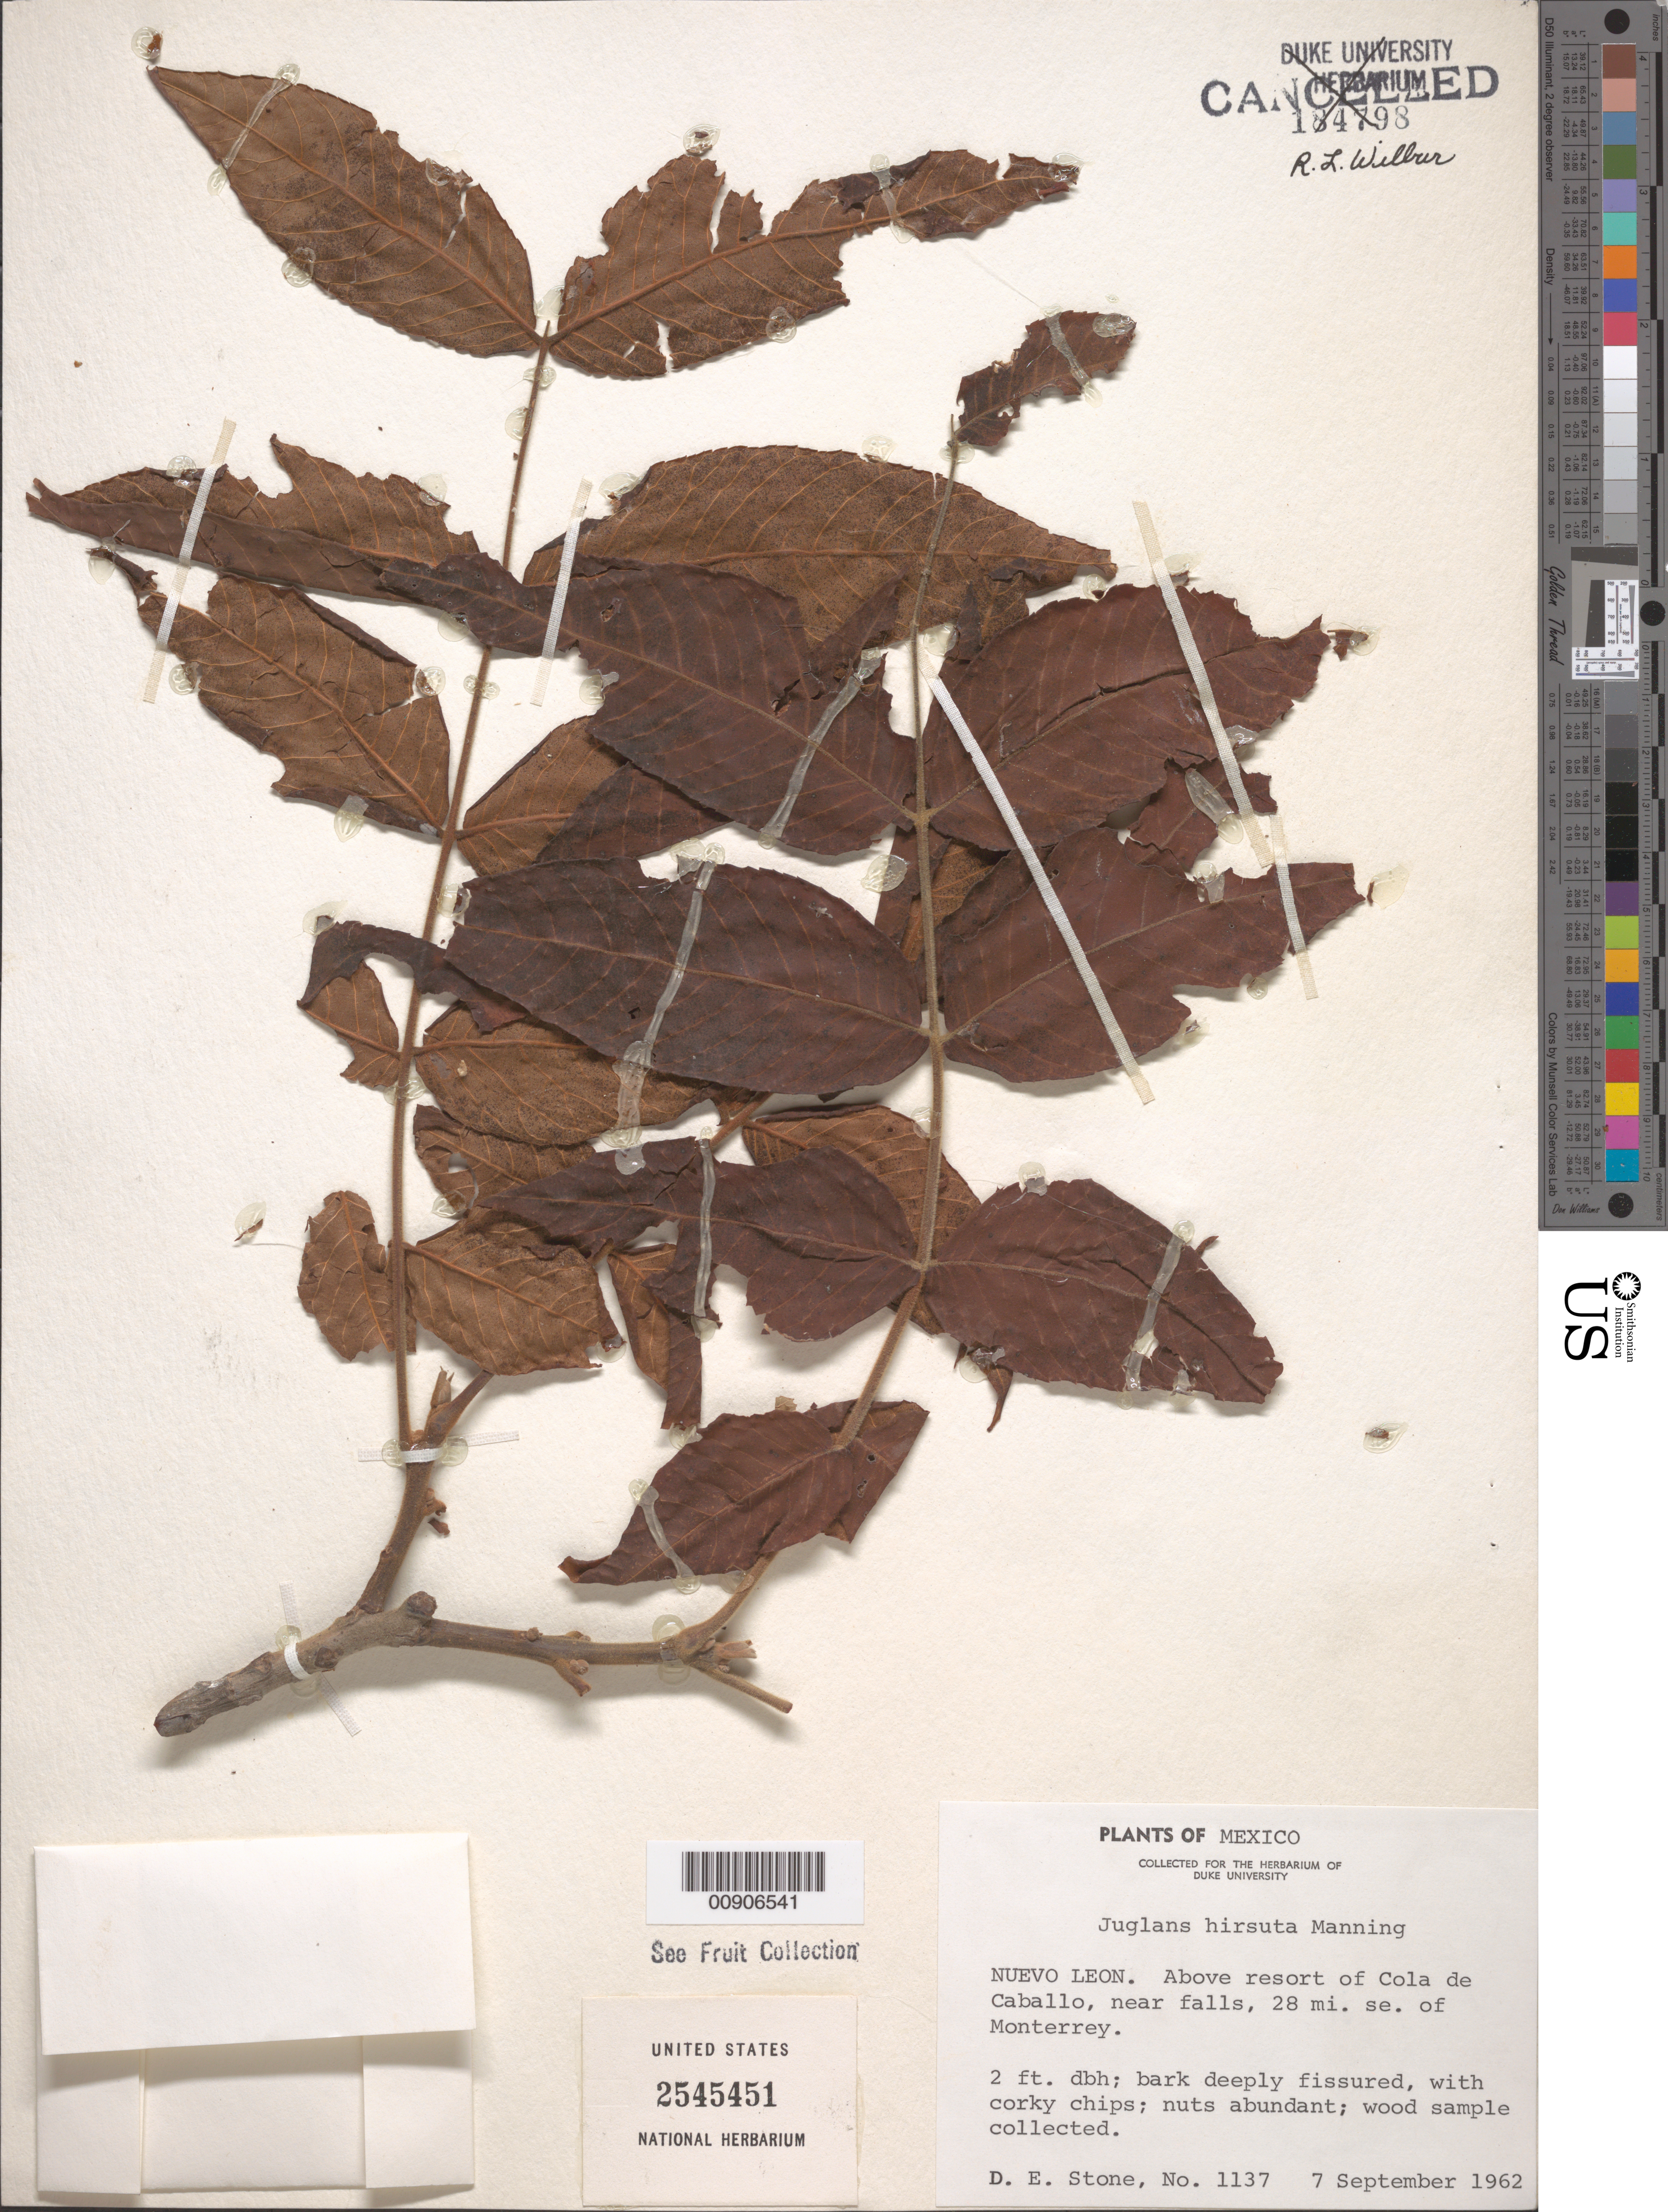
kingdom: Plantae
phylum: Tracheophyta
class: Magnoliopsida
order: Fagales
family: Juglandaceae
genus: Juglans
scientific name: Juglans hirsuta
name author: W.E. Manning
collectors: D. E. Stone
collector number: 1137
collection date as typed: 07 Sep 1962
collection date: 1962-09-07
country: Mexico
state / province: Nuevo León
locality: Nuevo León. Above resort of Cola de Caballo, near falls, 28 mi. SE of Monterrey.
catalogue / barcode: US 2545451